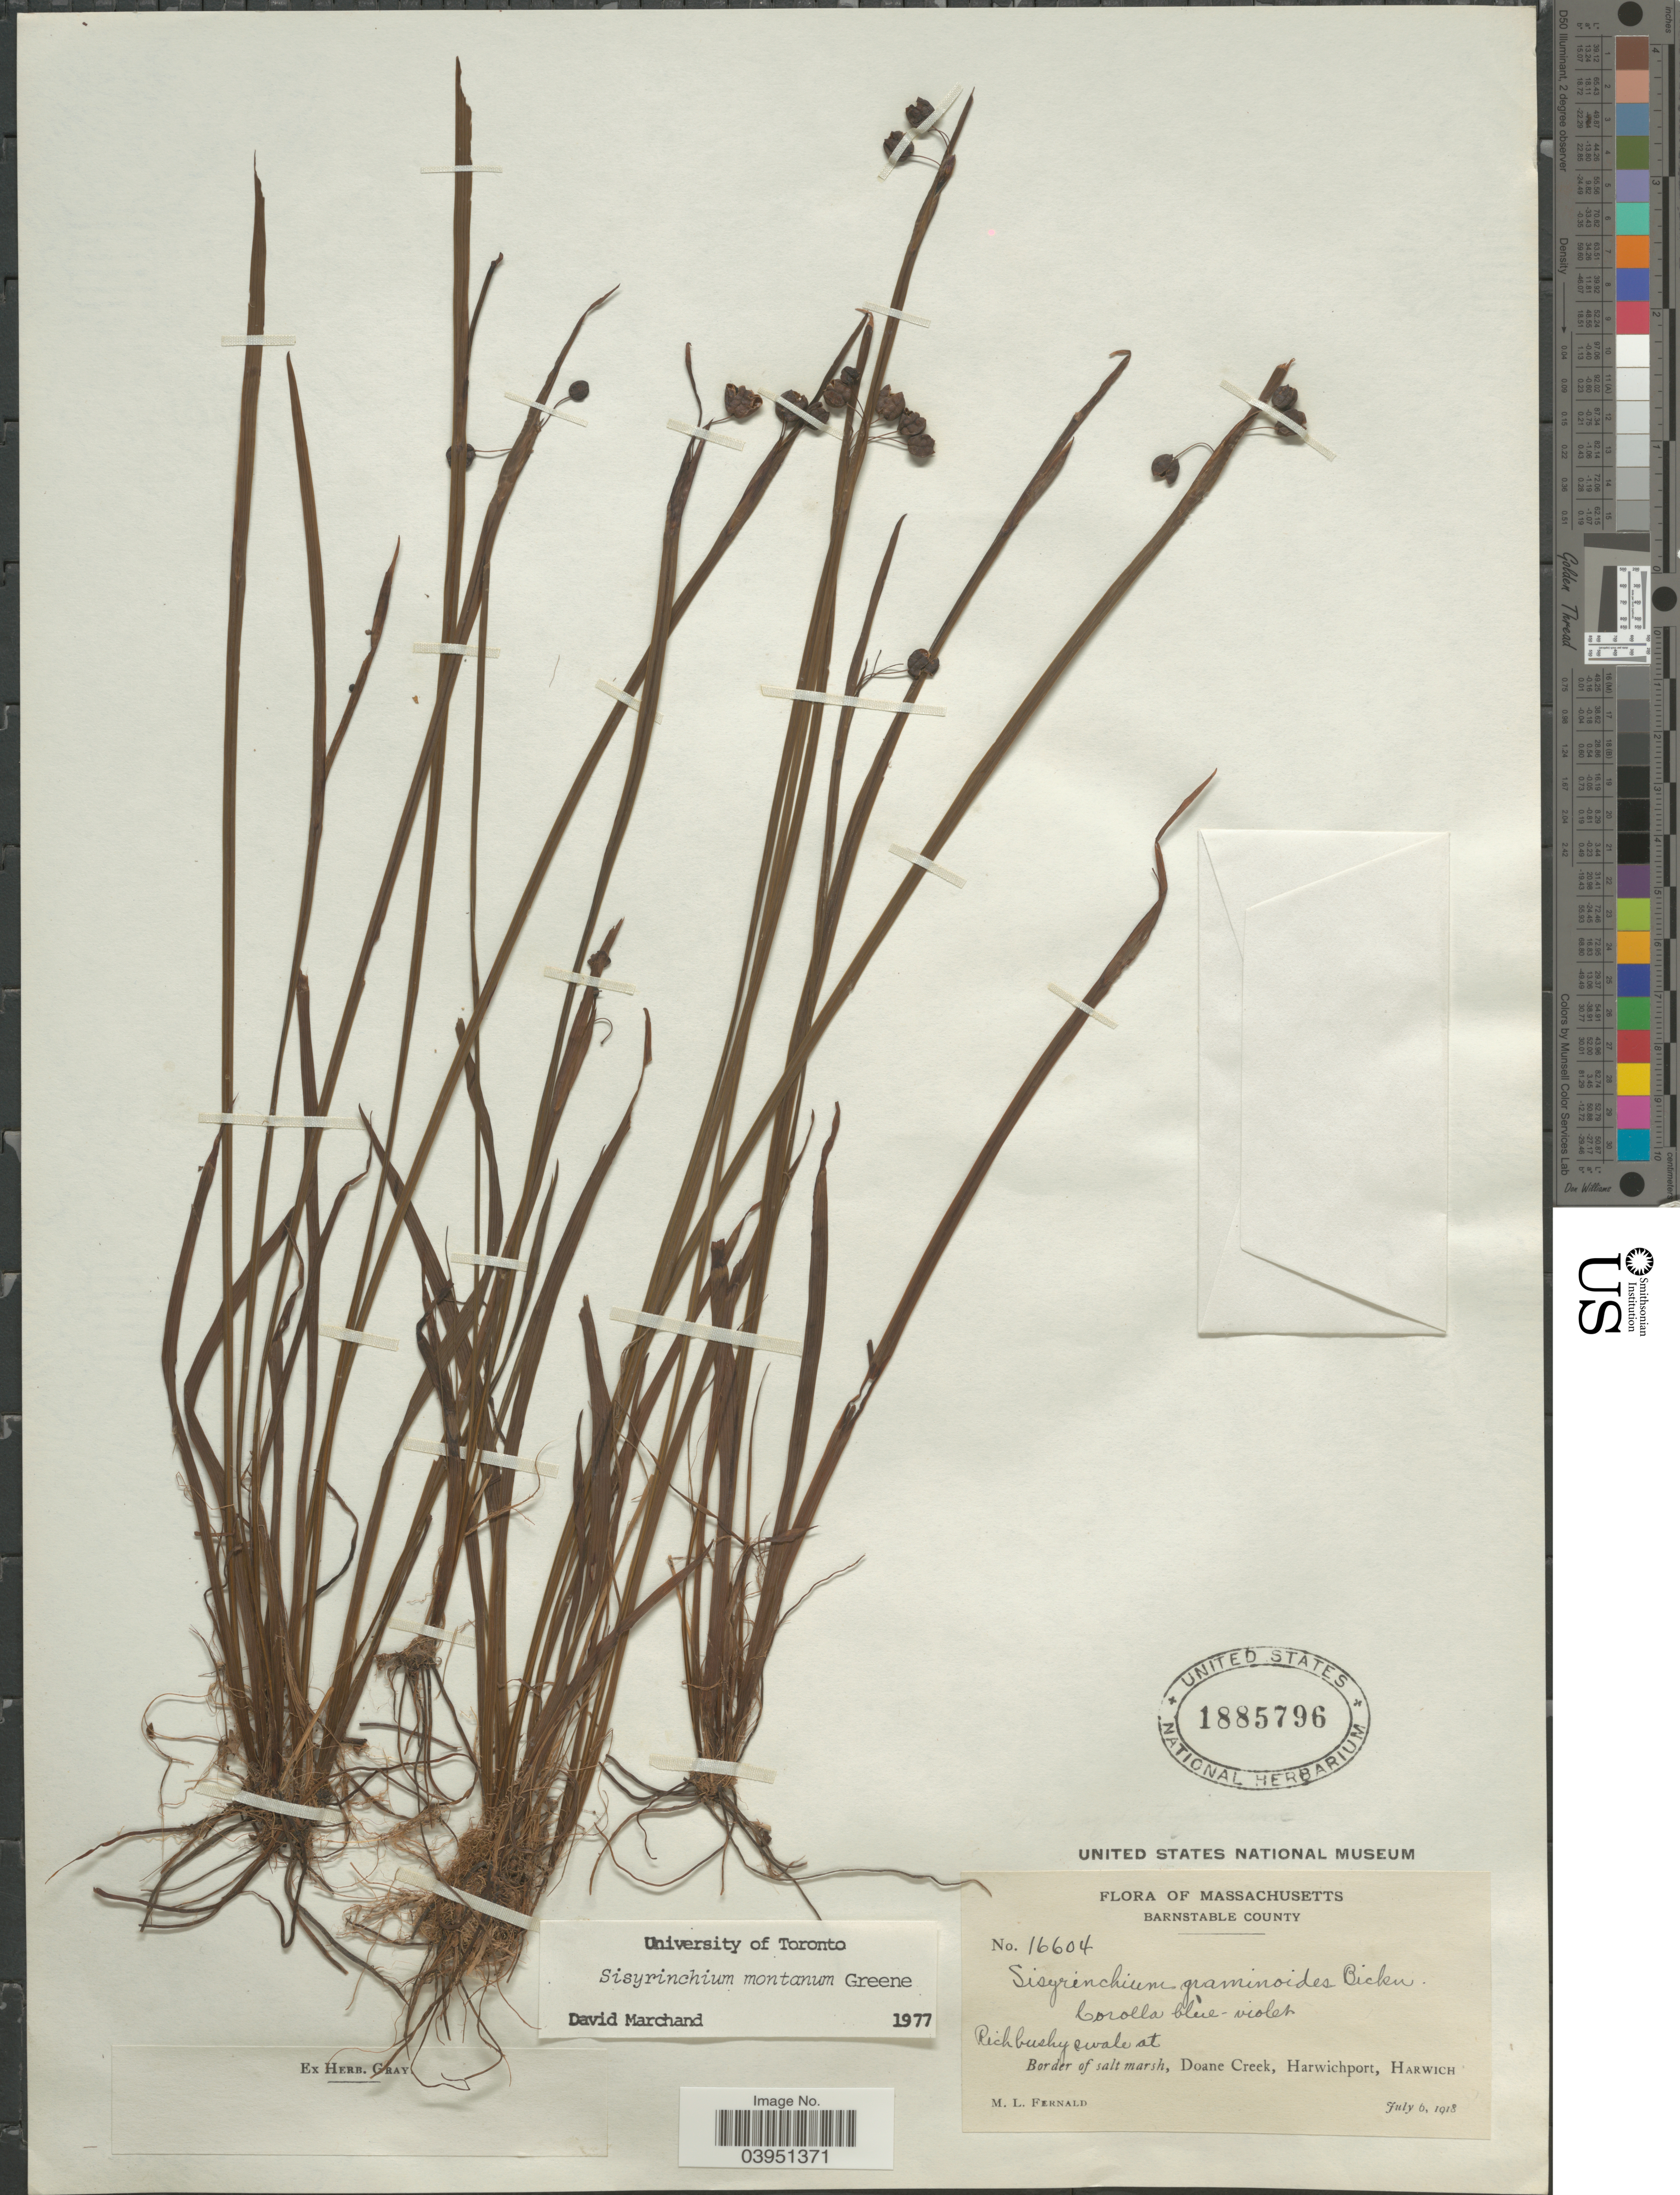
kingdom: Plantae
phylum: Tracheophyta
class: Liliopsida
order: Asparagales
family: Iridaceae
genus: Sisyrinchium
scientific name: Sisyrinchium montanum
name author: Greene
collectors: M. L. Fernald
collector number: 16604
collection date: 1918-07-06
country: United States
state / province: Massachusetts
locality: Barnstable County. Border of salt marsh, Doane Creek, Harwichport, Harwich.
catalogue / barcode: US 1885796